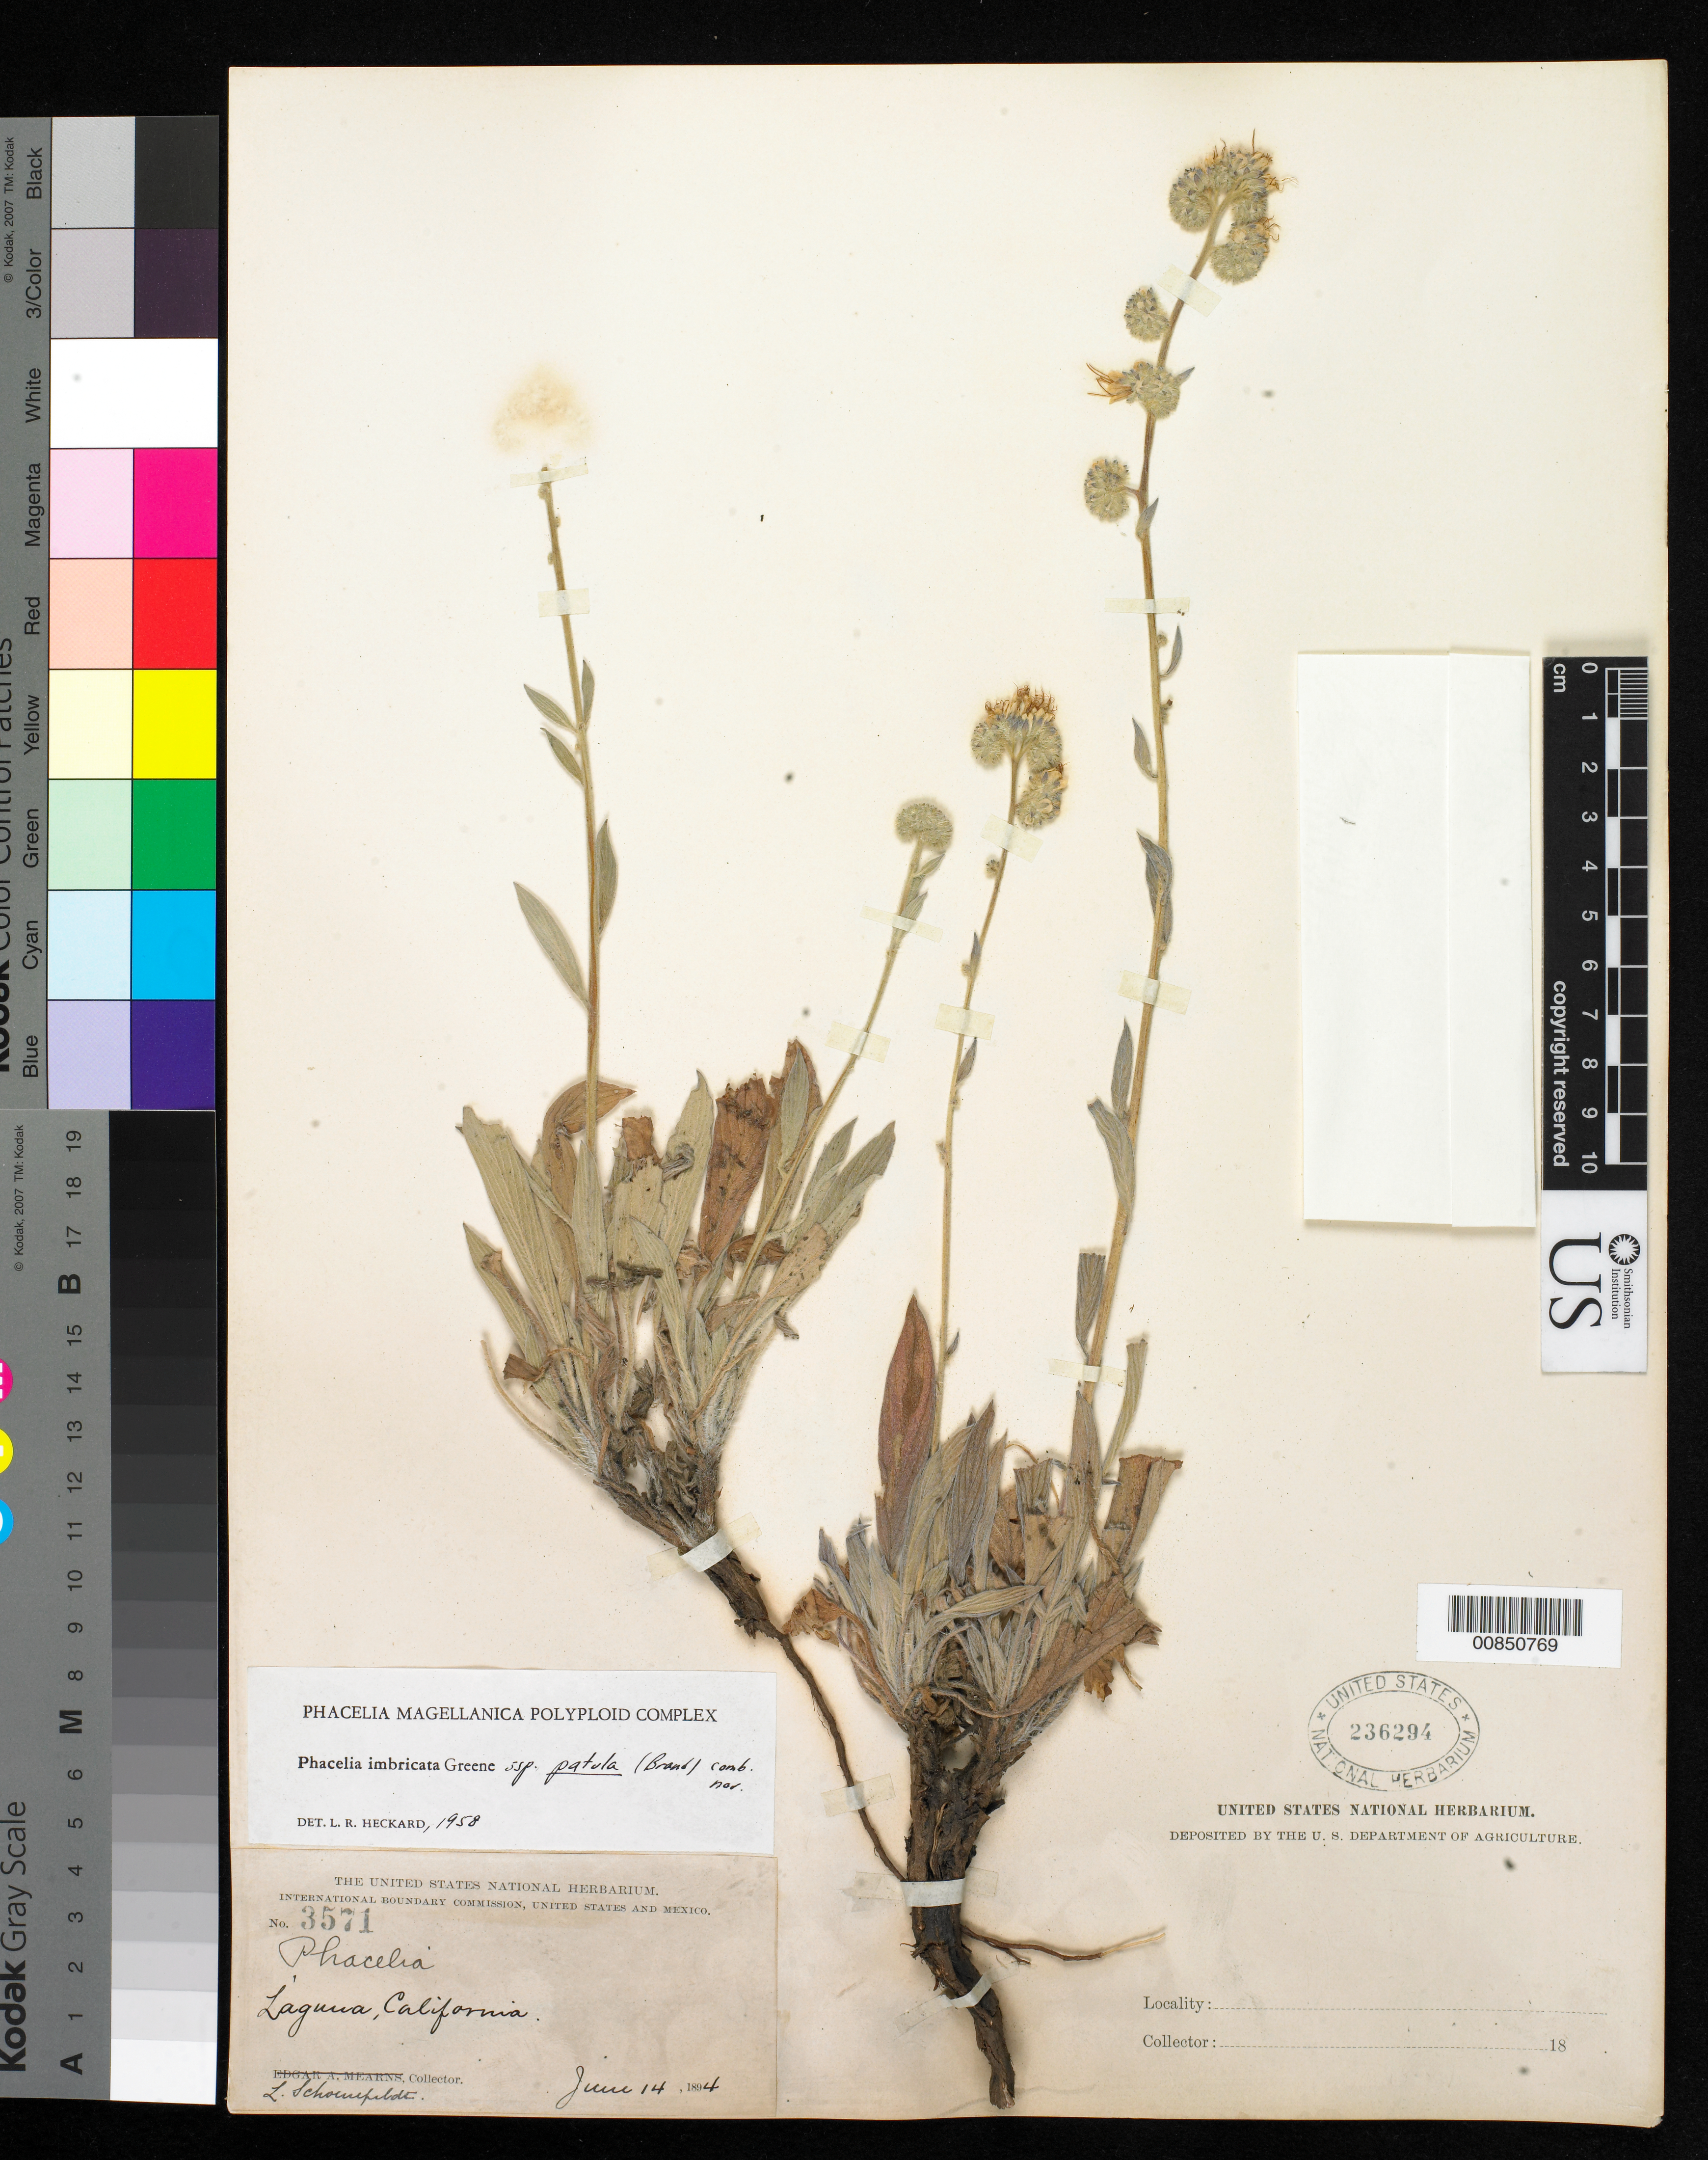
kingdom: Plantae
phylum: Tracheophyta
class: Magnoliopsida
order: Boraginales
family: Hydrophyllaceae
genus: Phacelia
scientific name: Phacelia imbricata subsp. patula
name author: (Brand) Heckard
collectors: L. Schoenfeldt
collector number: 3571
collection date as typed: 14 Jun 1894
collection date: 1894-06-14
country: United States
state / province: California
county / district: Orange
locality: Laguna, California.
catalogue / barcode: US 236294